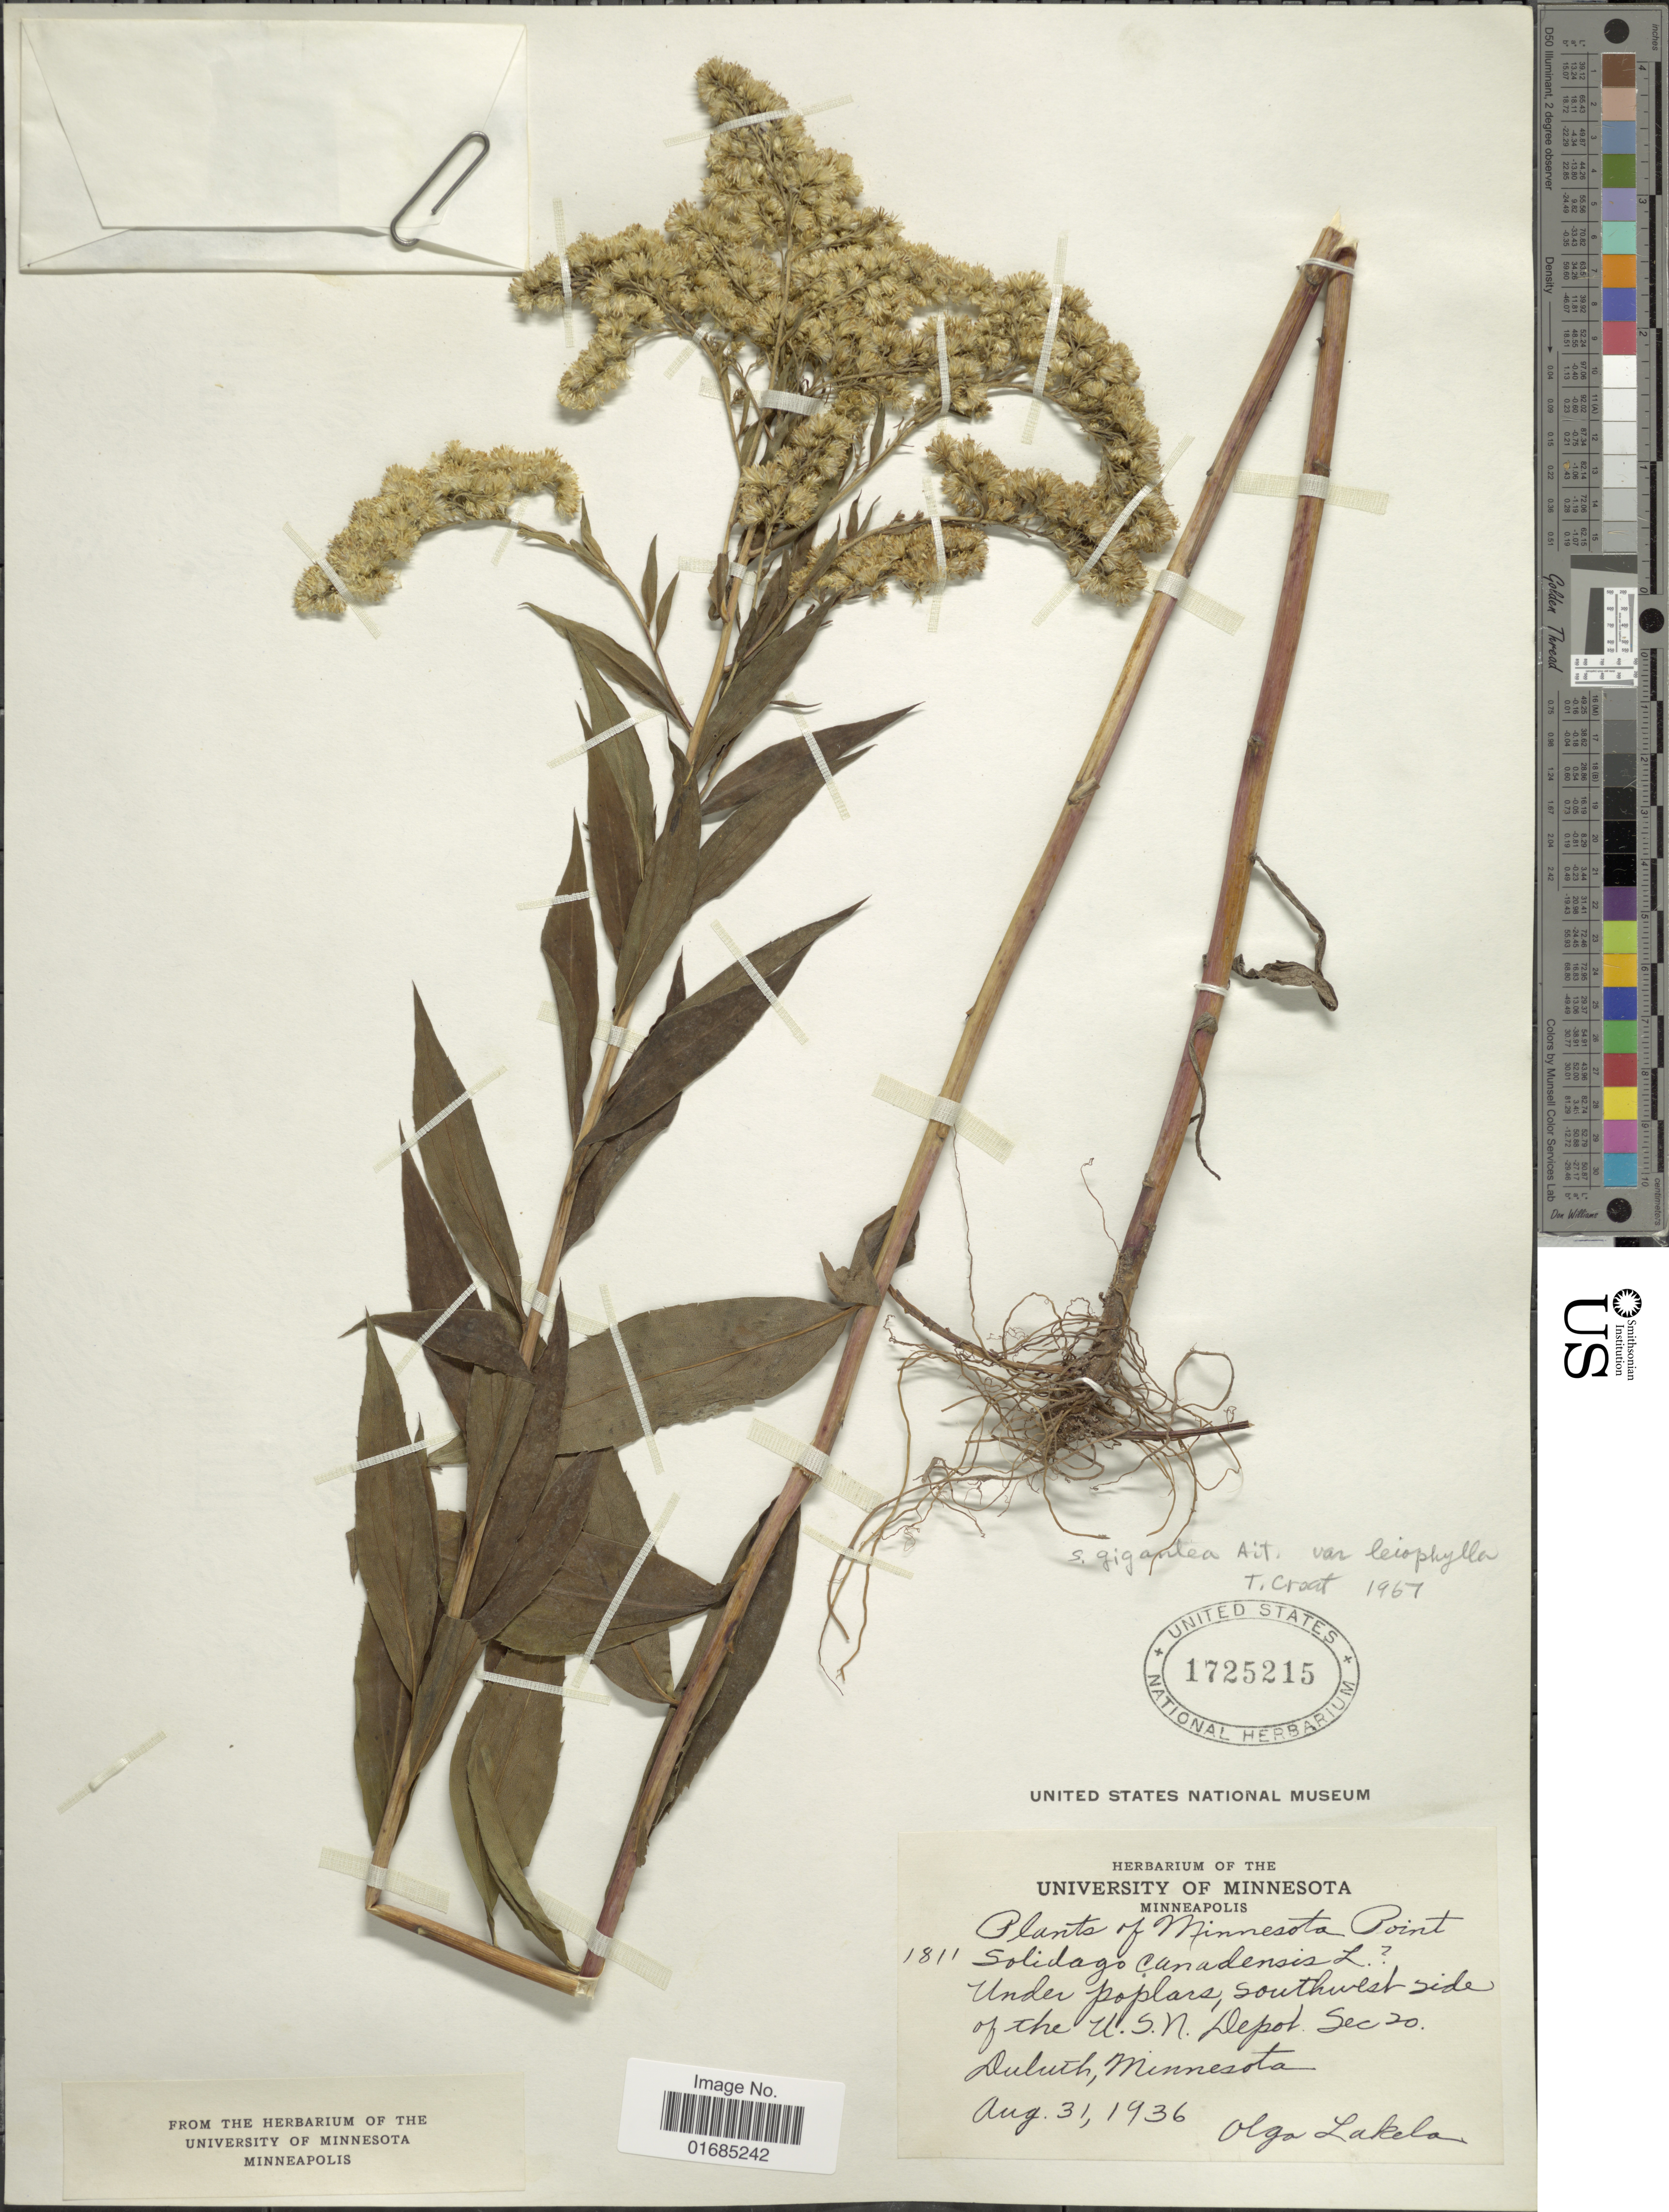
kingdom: Plantae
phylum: Tracheophyta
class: Magnoliopsida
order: Asterales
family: Asteraceae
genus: Solidago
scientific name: Solidago canadensis var. canadensis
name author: L.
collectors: O. K. Lakela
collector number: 1811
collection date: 1936-08-31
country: United States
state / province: Minnesota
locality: Under poplars, southwest side of the U.S.N. Depot Sec 20. Duluth, Minnesota.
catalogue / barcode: US 1725215